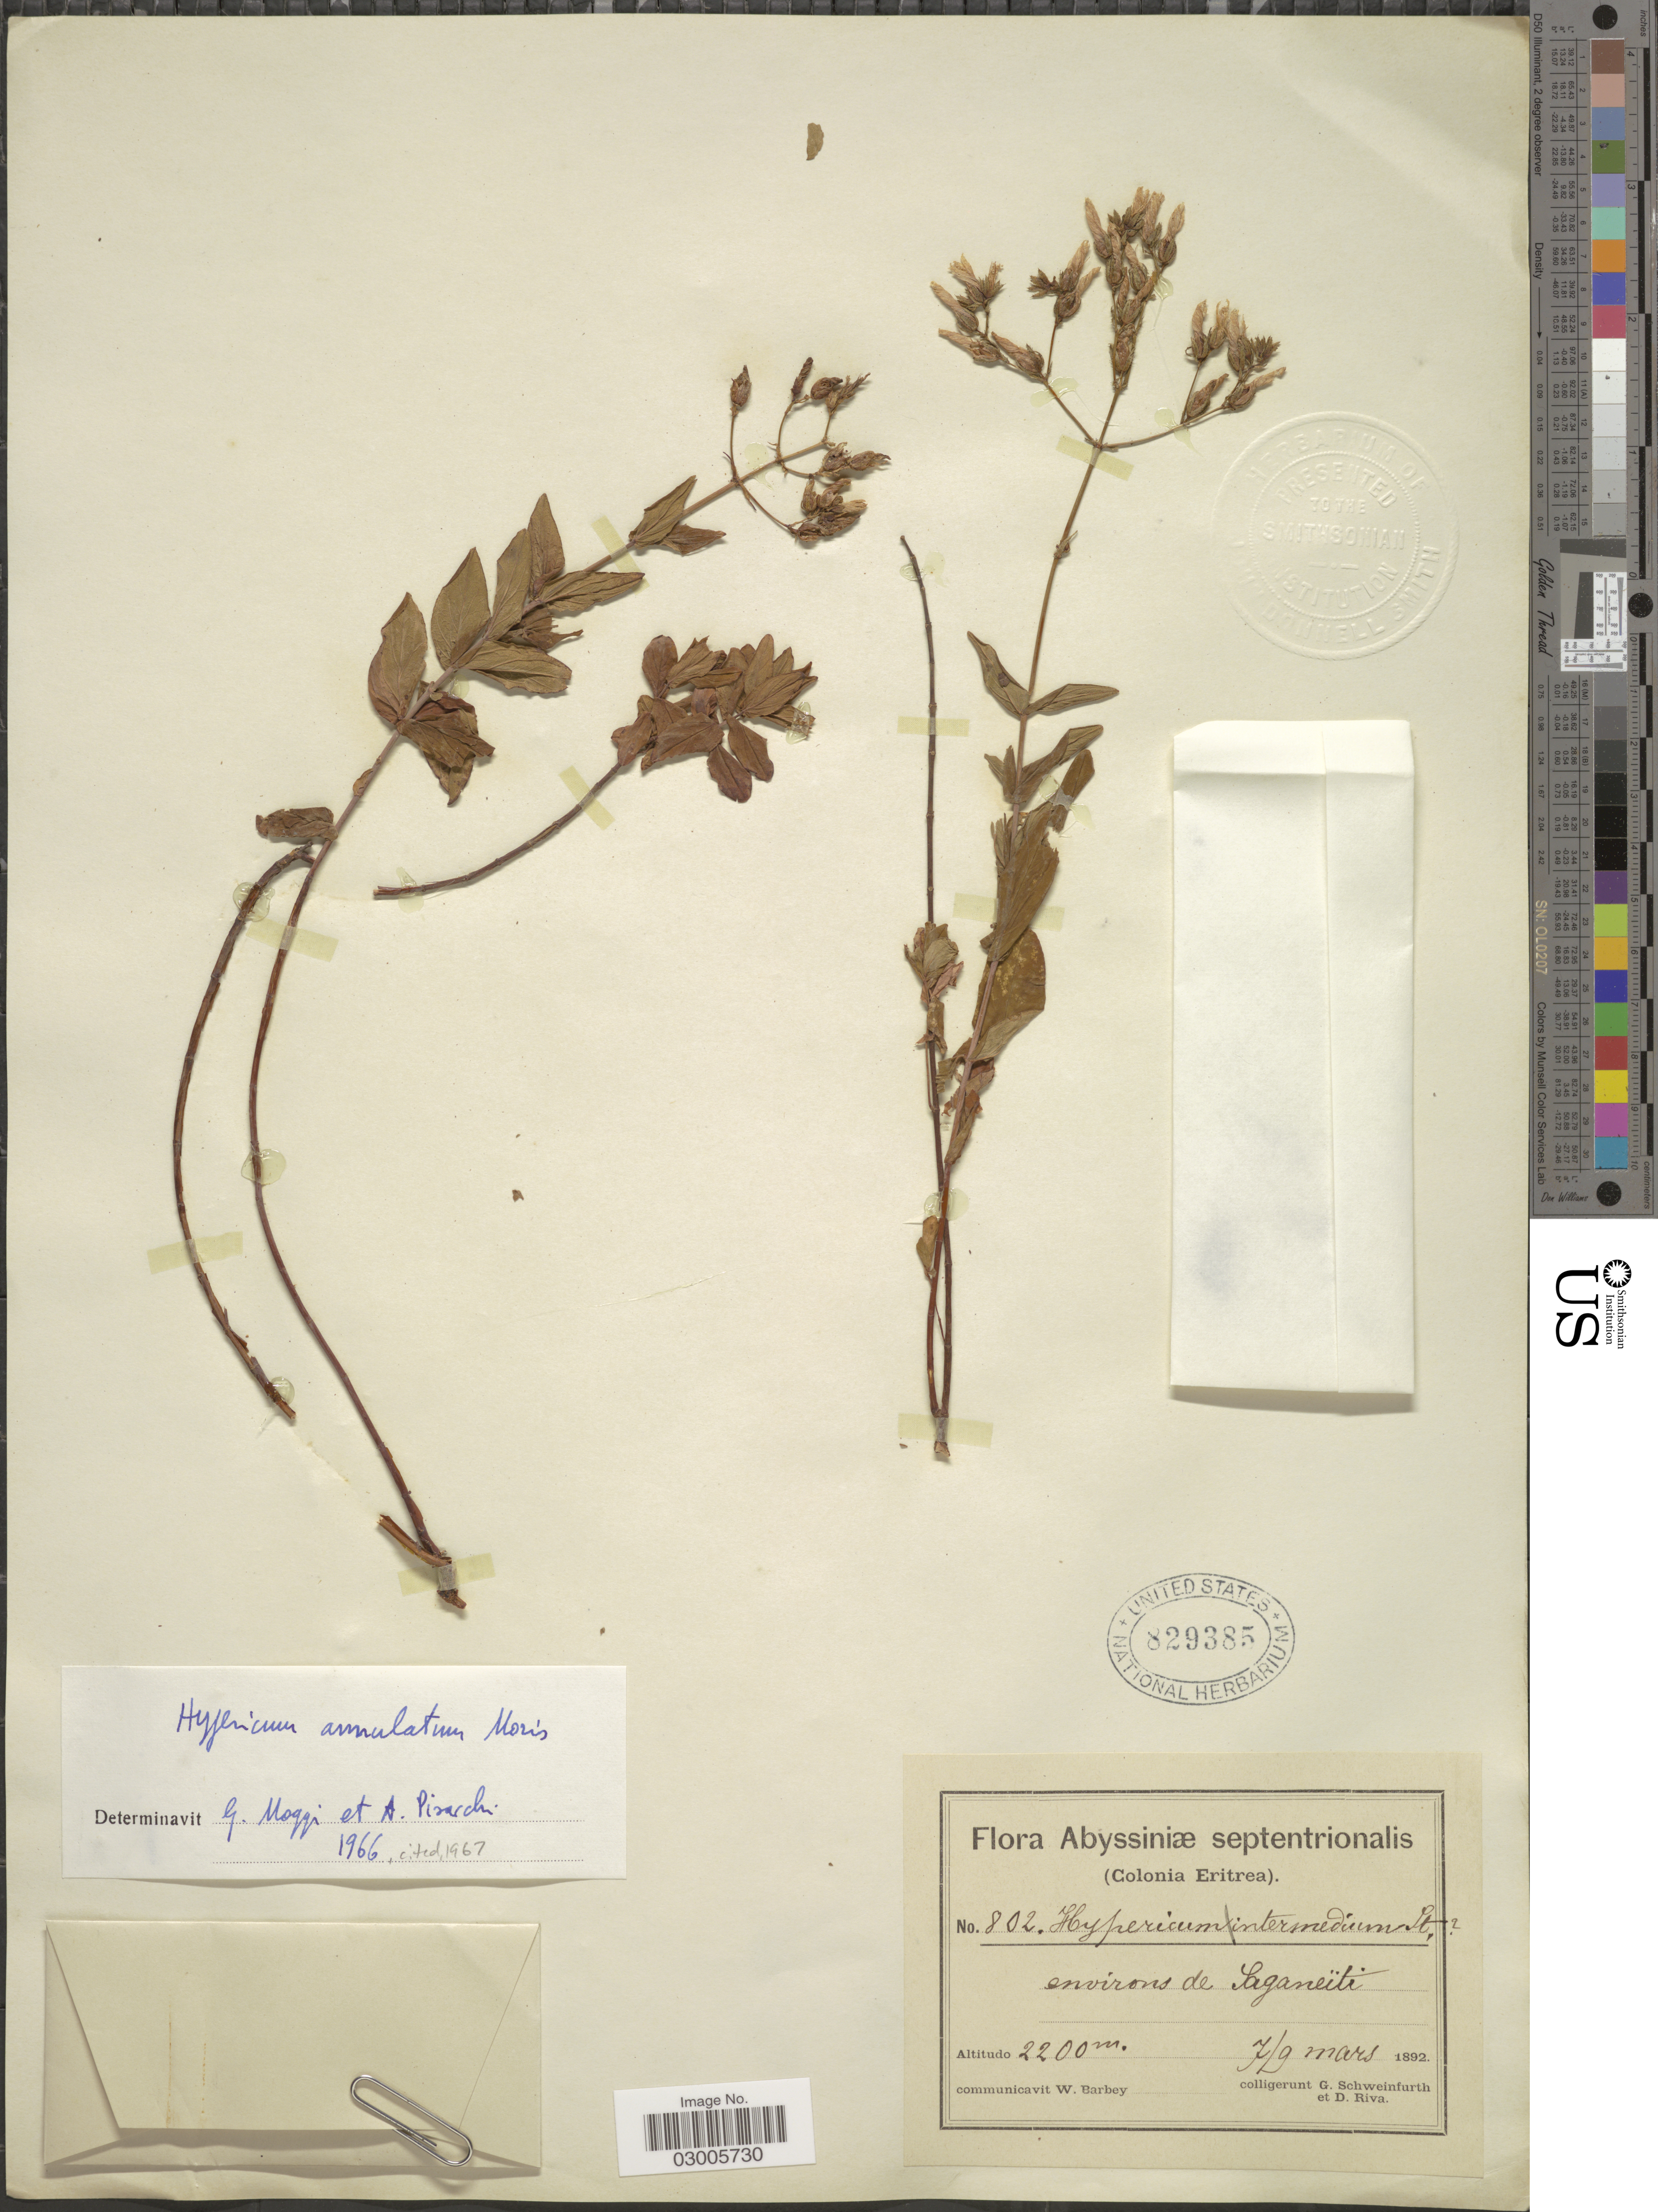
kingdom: Plantae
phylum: Tracheophyta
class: Magnoliopsida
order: Malpighiales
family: Hypericaceae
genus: Hypericum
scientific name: Hypericum annulatum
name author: Moris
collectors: G. A. Schweinfurth (herbarium) & D. Riva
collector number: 802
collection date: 1892-03-07/1892-03-09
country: Eritrea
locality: Abyssiniæ septentrionalis, environs de Saganeïti.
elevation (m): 2200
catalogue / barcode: US 829385